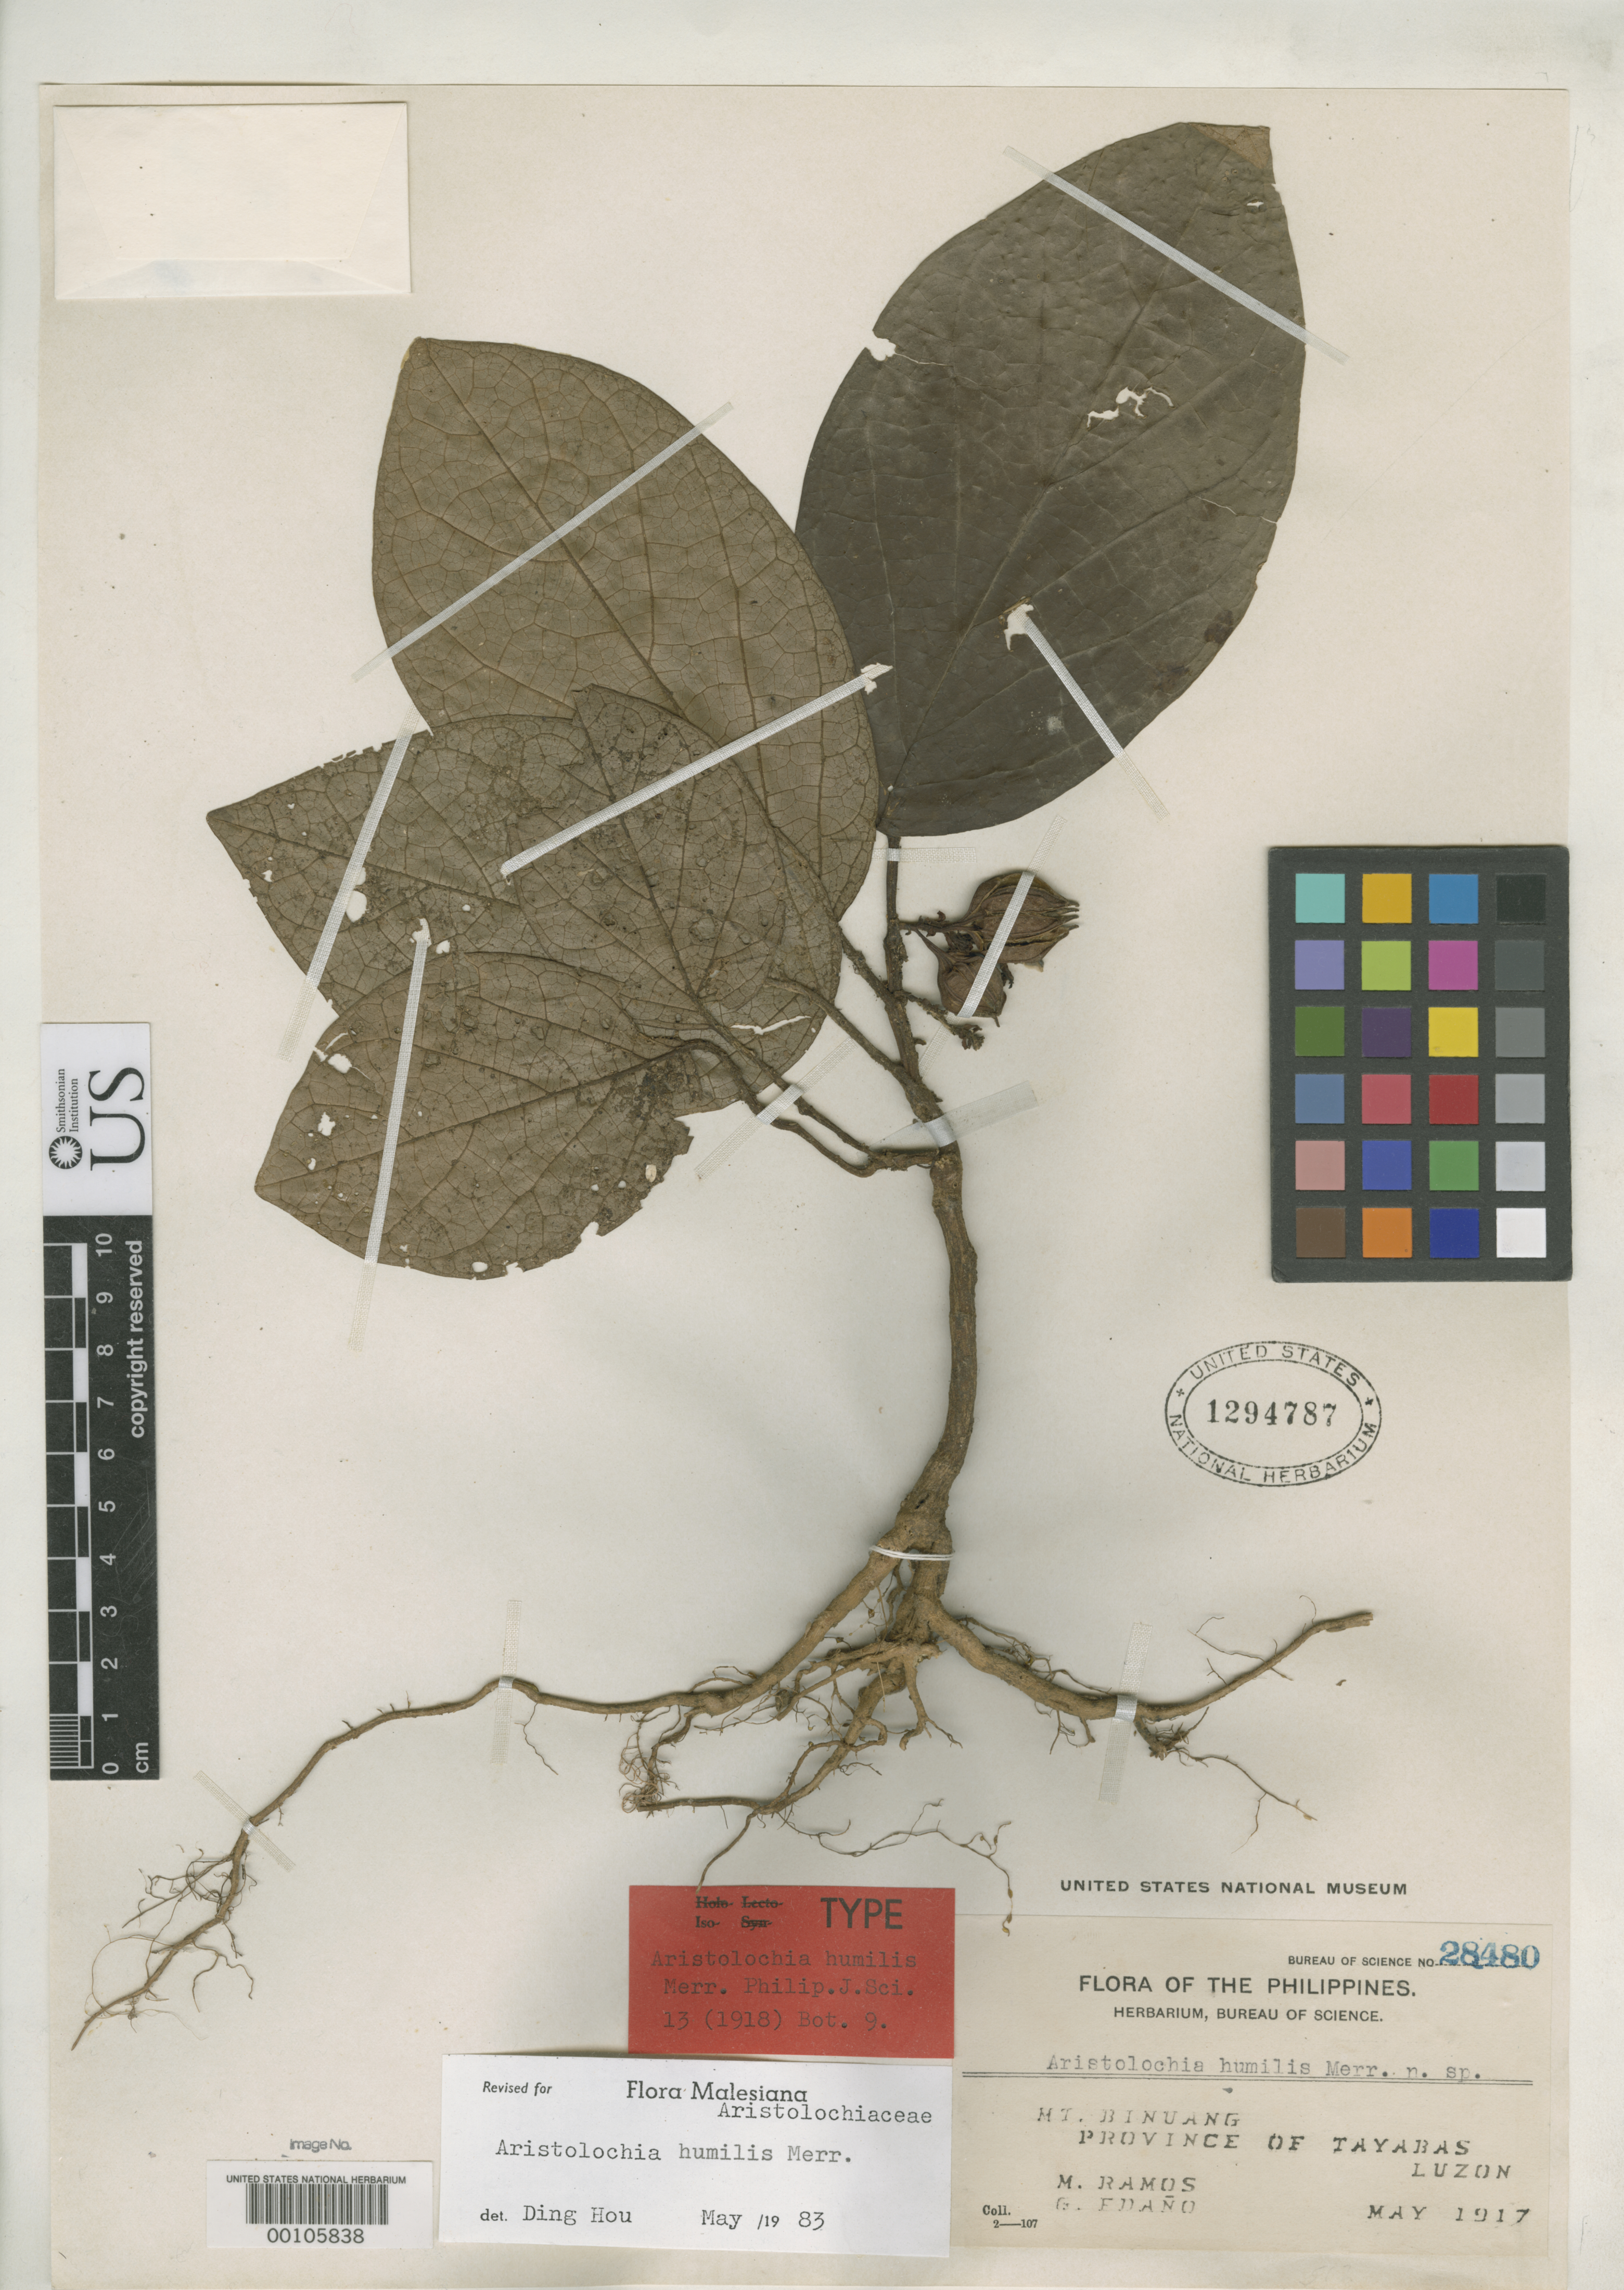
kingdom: Plantae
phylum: Tracheophyta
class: Magnoliopsida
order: Piperales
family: Aristolochiaceae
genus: Aristolochia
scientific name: Aristolochia humilis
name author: Merr.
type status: Isotype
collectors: M. Ramos & G. E. Edaño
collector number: Bur. Sci. 28480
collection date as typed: May 1917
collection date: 1917-05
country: Philippines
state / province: Calabarzon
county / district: Quezon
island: Luzon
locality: Mt. Binuang.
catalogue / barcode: US 1294787